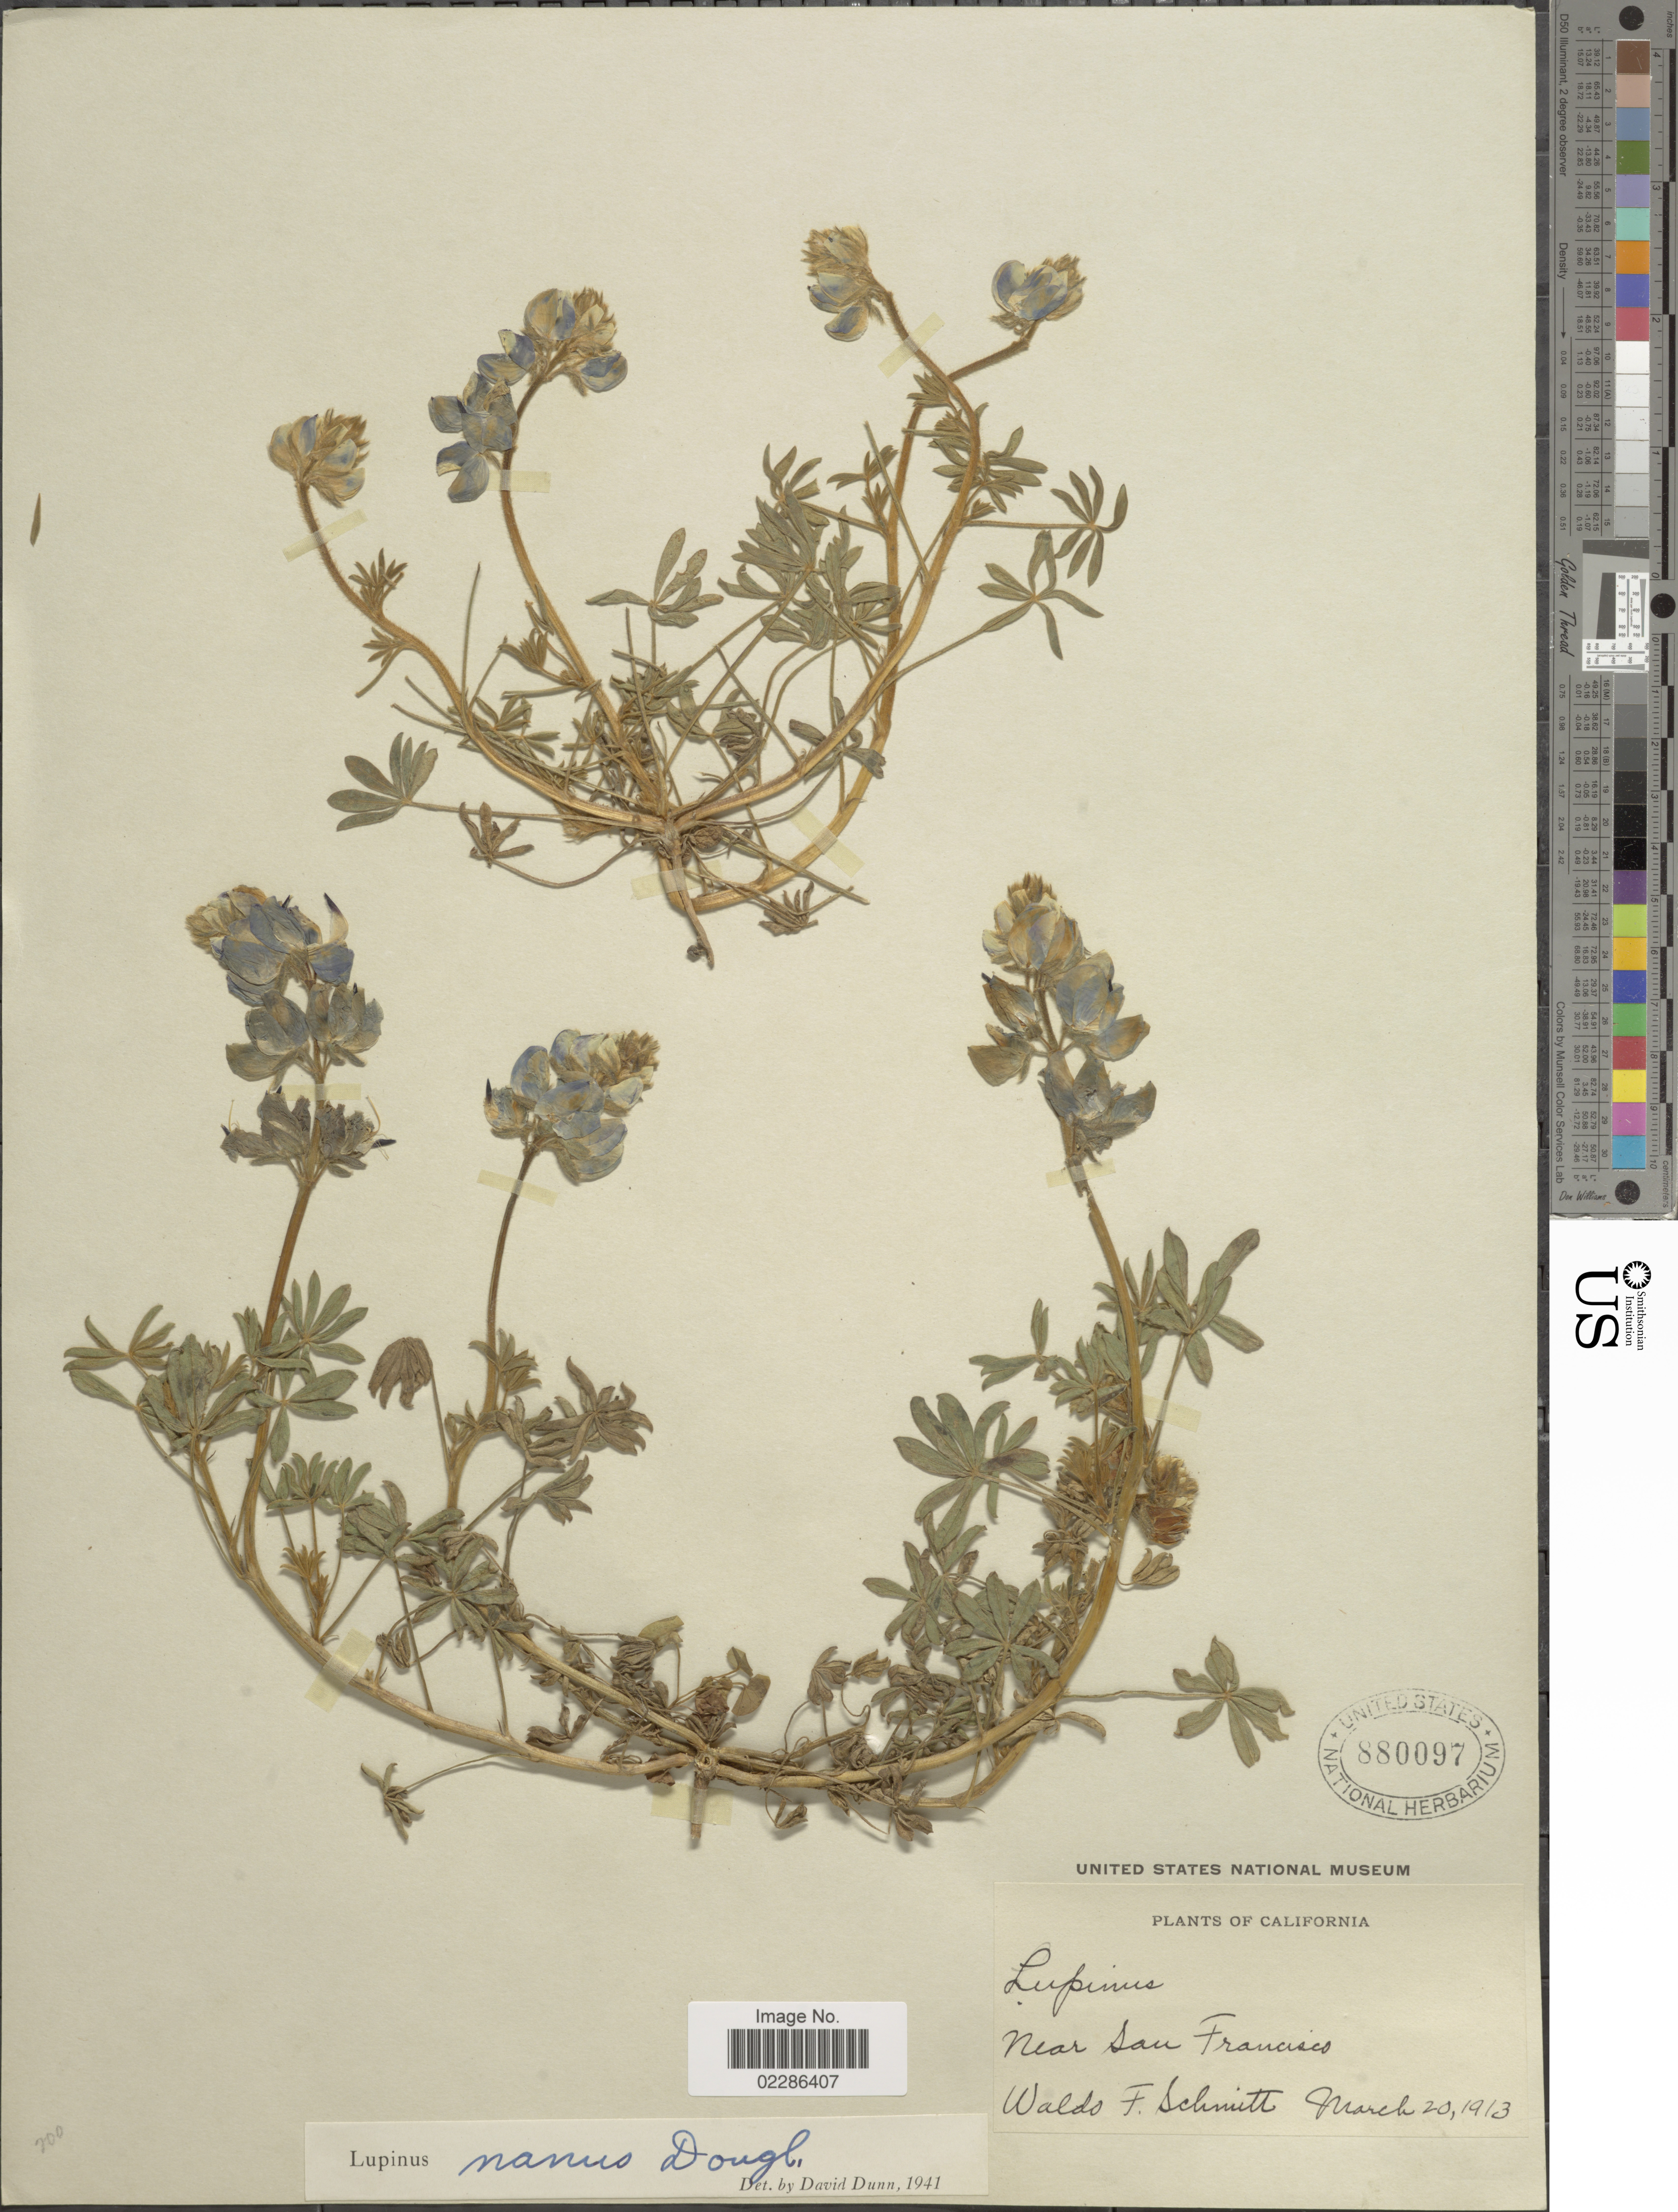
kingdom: Plantae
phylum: Tracheophyta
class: Magnoliopsida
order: Fabales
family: Fabaceae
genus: Lupinus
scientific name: Lupinus nanus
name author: Douglas ex Benth.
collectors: W. L. Schmitt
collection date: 1913-03-20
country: United States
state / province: California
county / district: San Francisco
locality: Near San Francisco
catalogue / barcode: US 880097